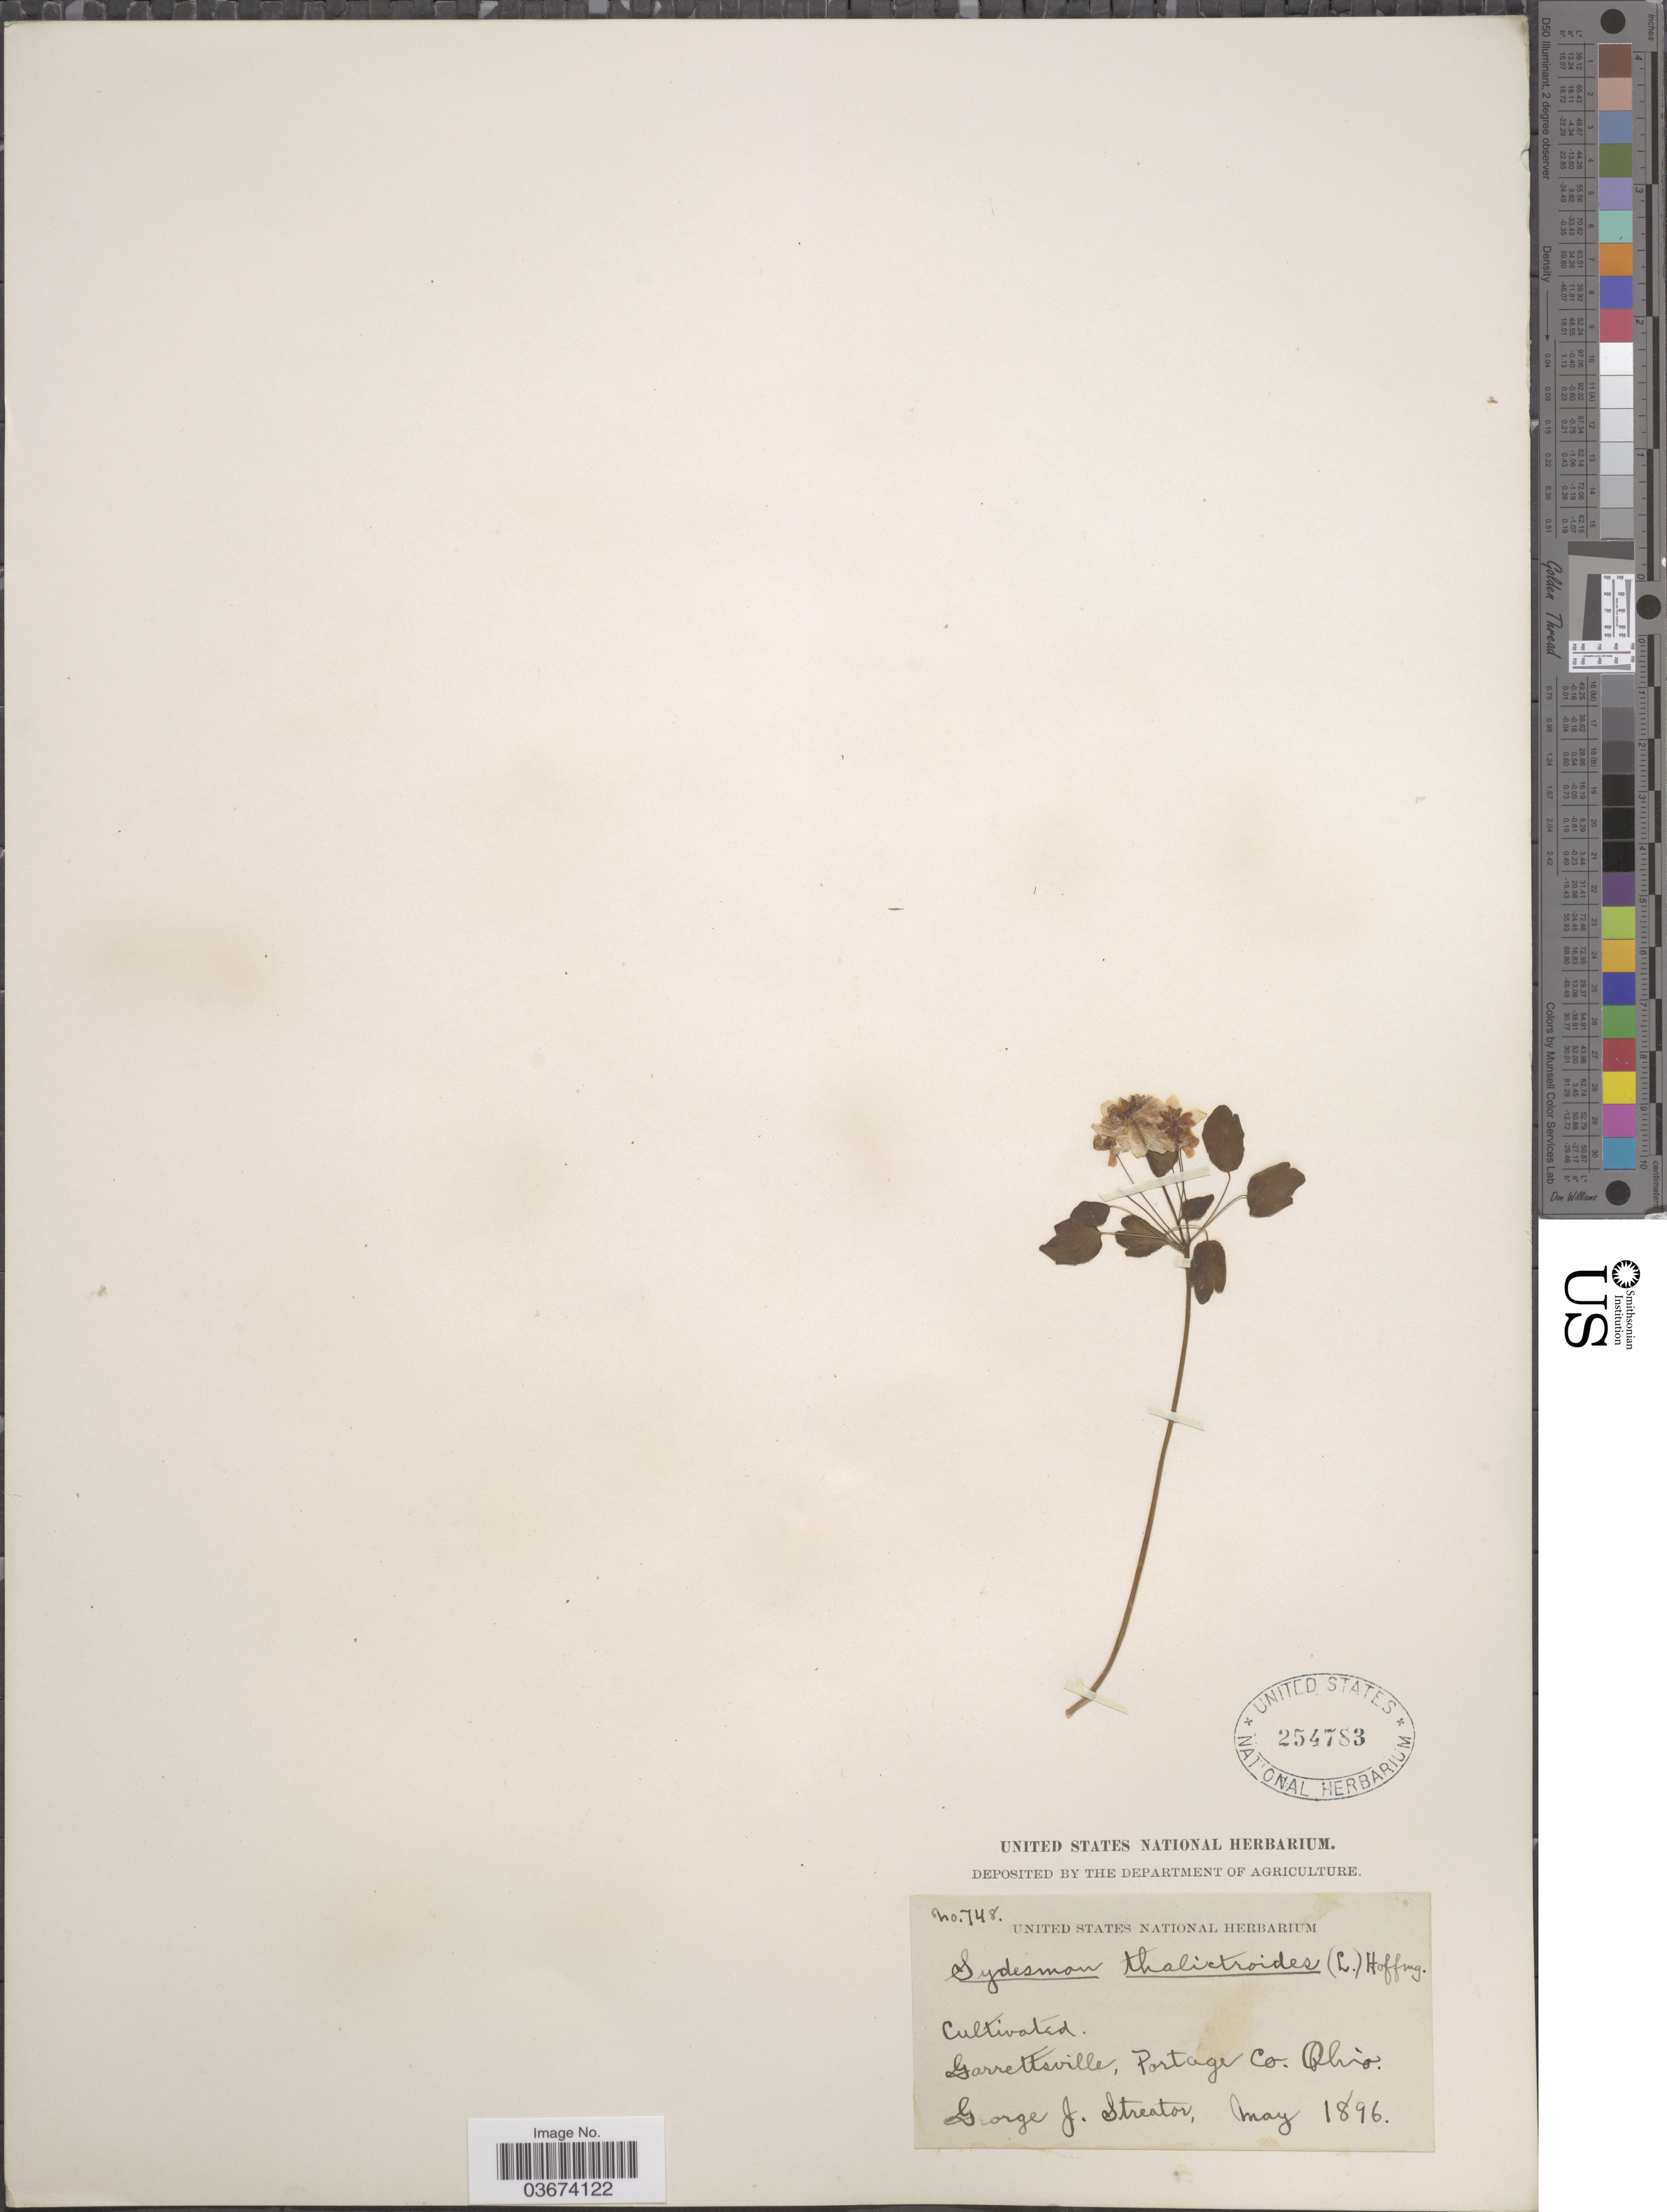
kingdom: Plantae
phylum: Tracheophyta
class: Magnoliopsida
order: Ranunculales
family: Ranunculaceae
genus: Thalictrum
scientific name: Thalictrum thalictroides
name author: (L.) A.J. Eames & B. Boivin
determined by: Strong, M. T., (US), Smithsonian Institution - National Museum of Natural History (UNITED STATES)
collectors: G. Streator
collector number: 748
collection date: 1896-05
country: United States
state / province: Ohio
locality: Garrettsville, Portage Co.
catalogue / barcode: US 254783